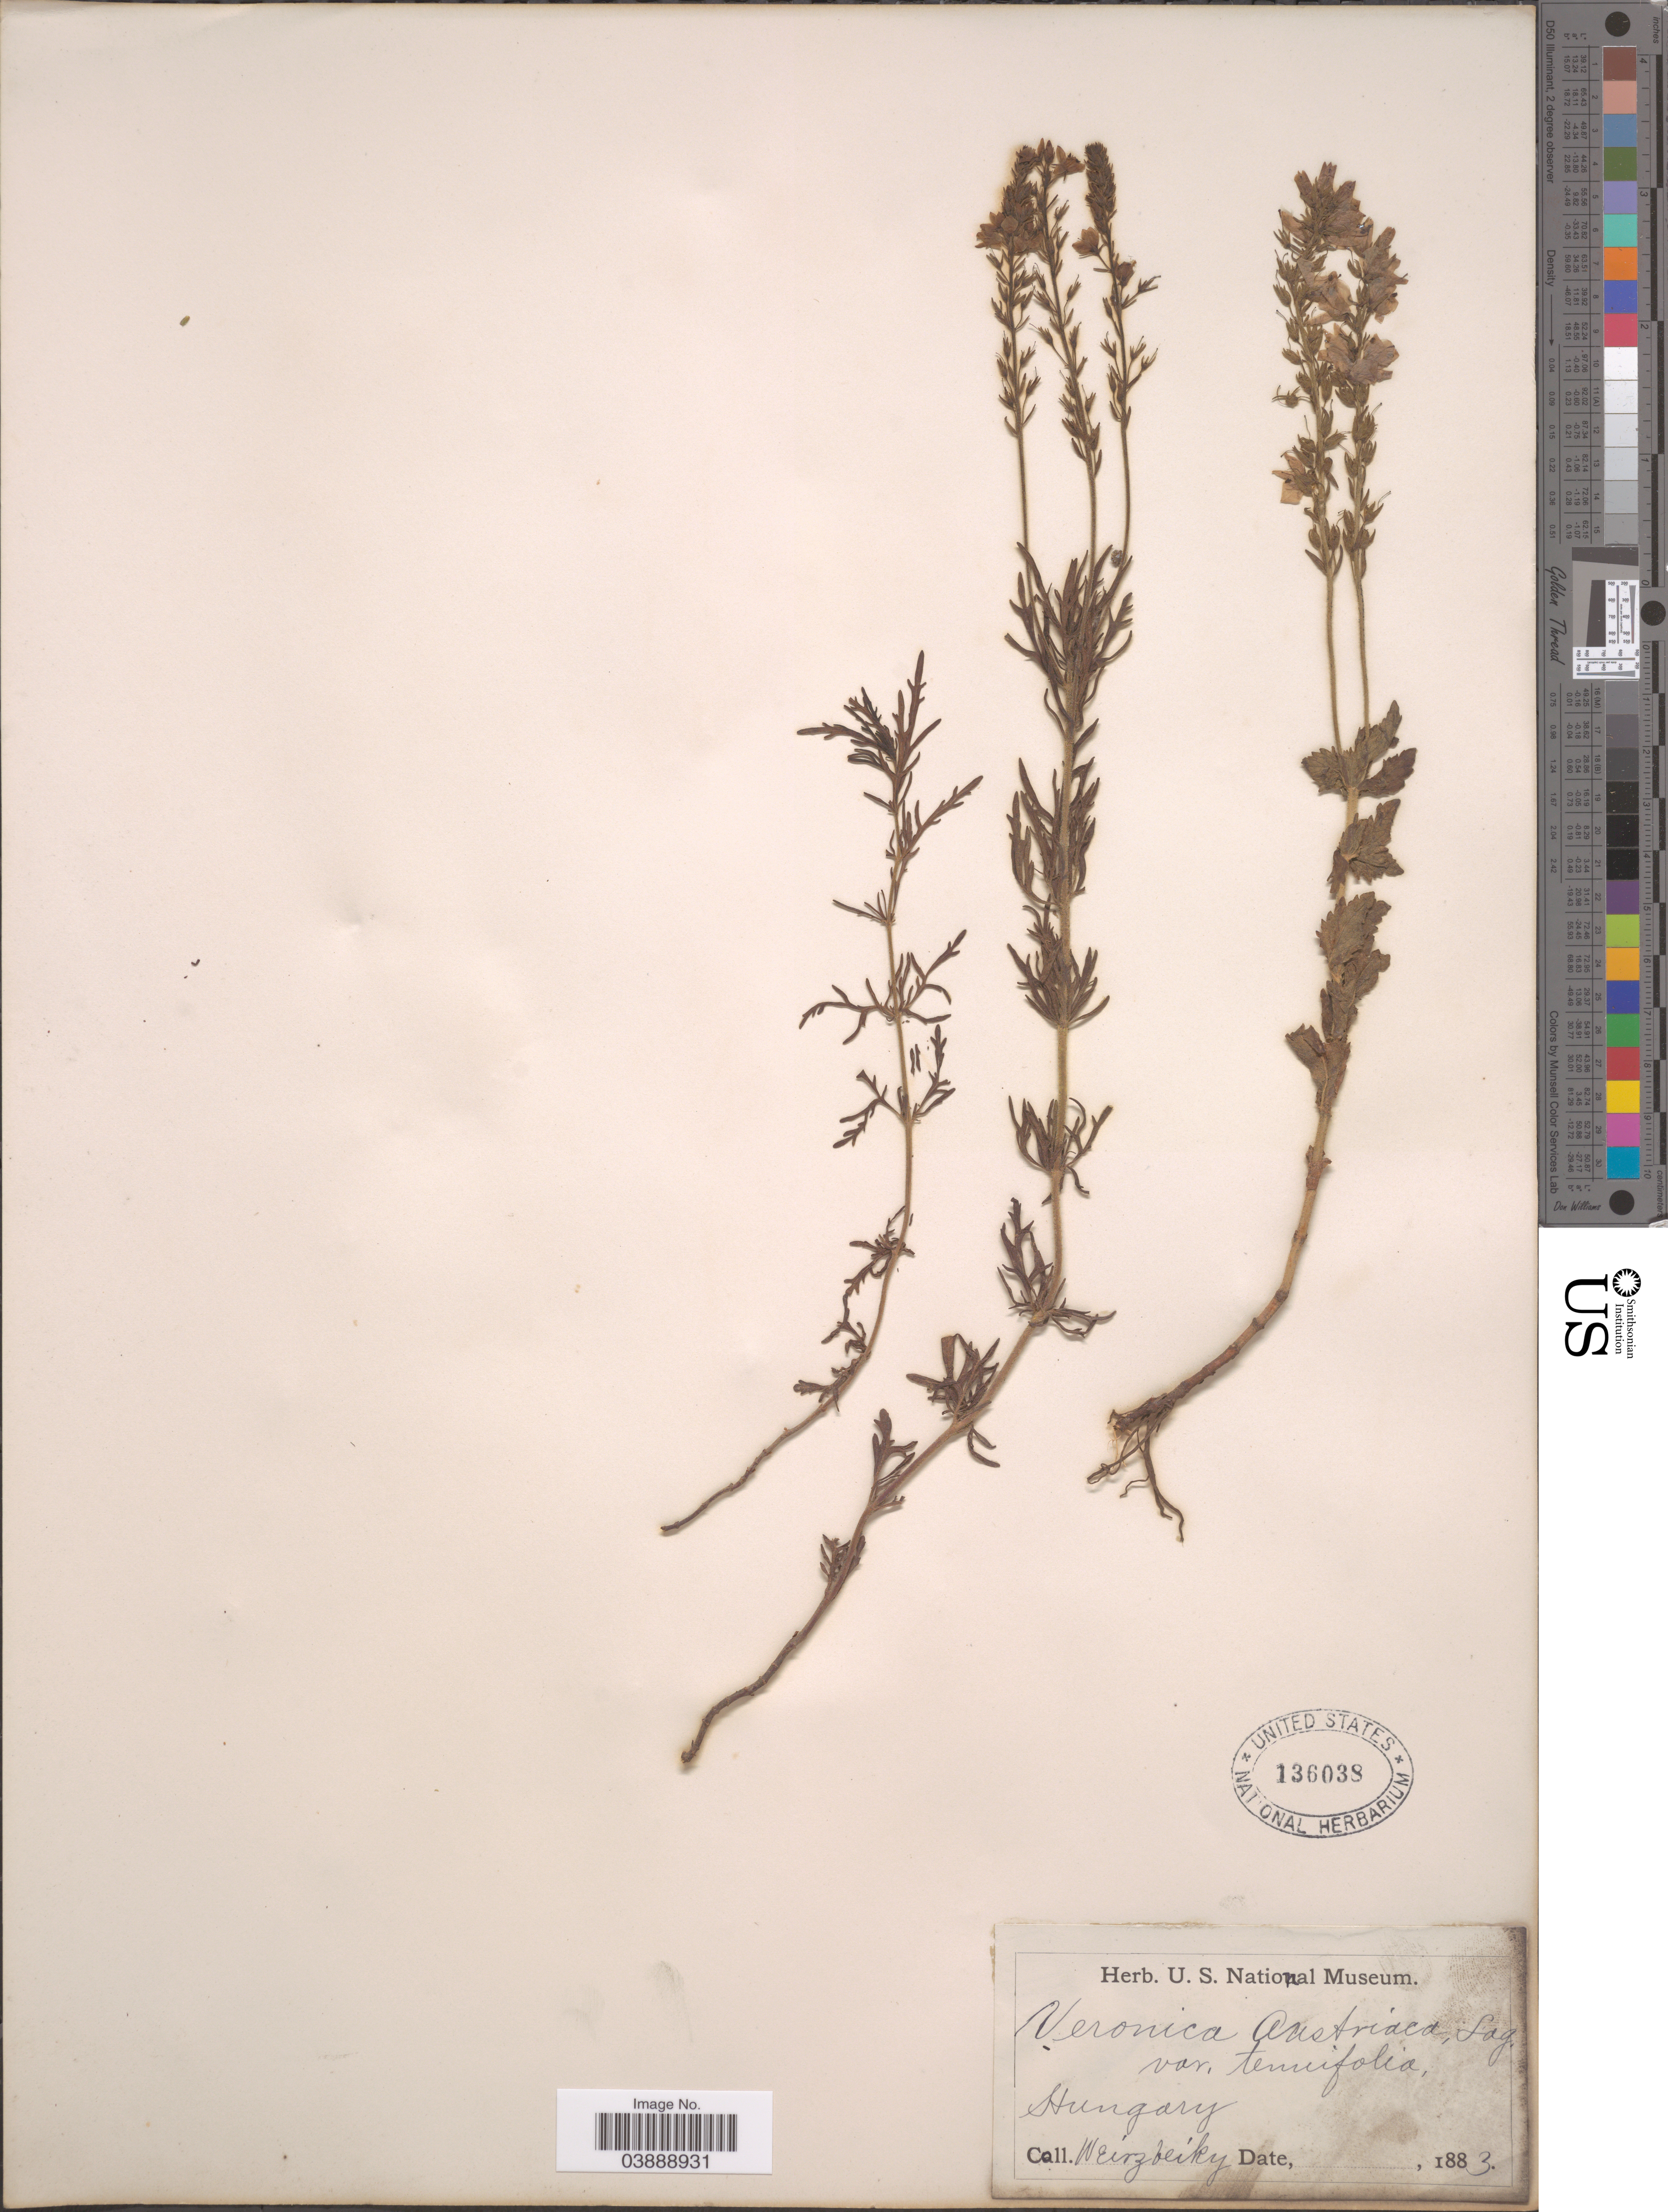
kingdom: Plantae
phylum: Tracheophyta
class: Magnoliopsida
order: Lamiales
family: Plantaginaceae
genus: Veronica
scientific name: Veronica austriaca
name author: L.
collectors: Weirzbeiky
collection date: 1883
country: Hungary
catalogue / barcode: US 136038